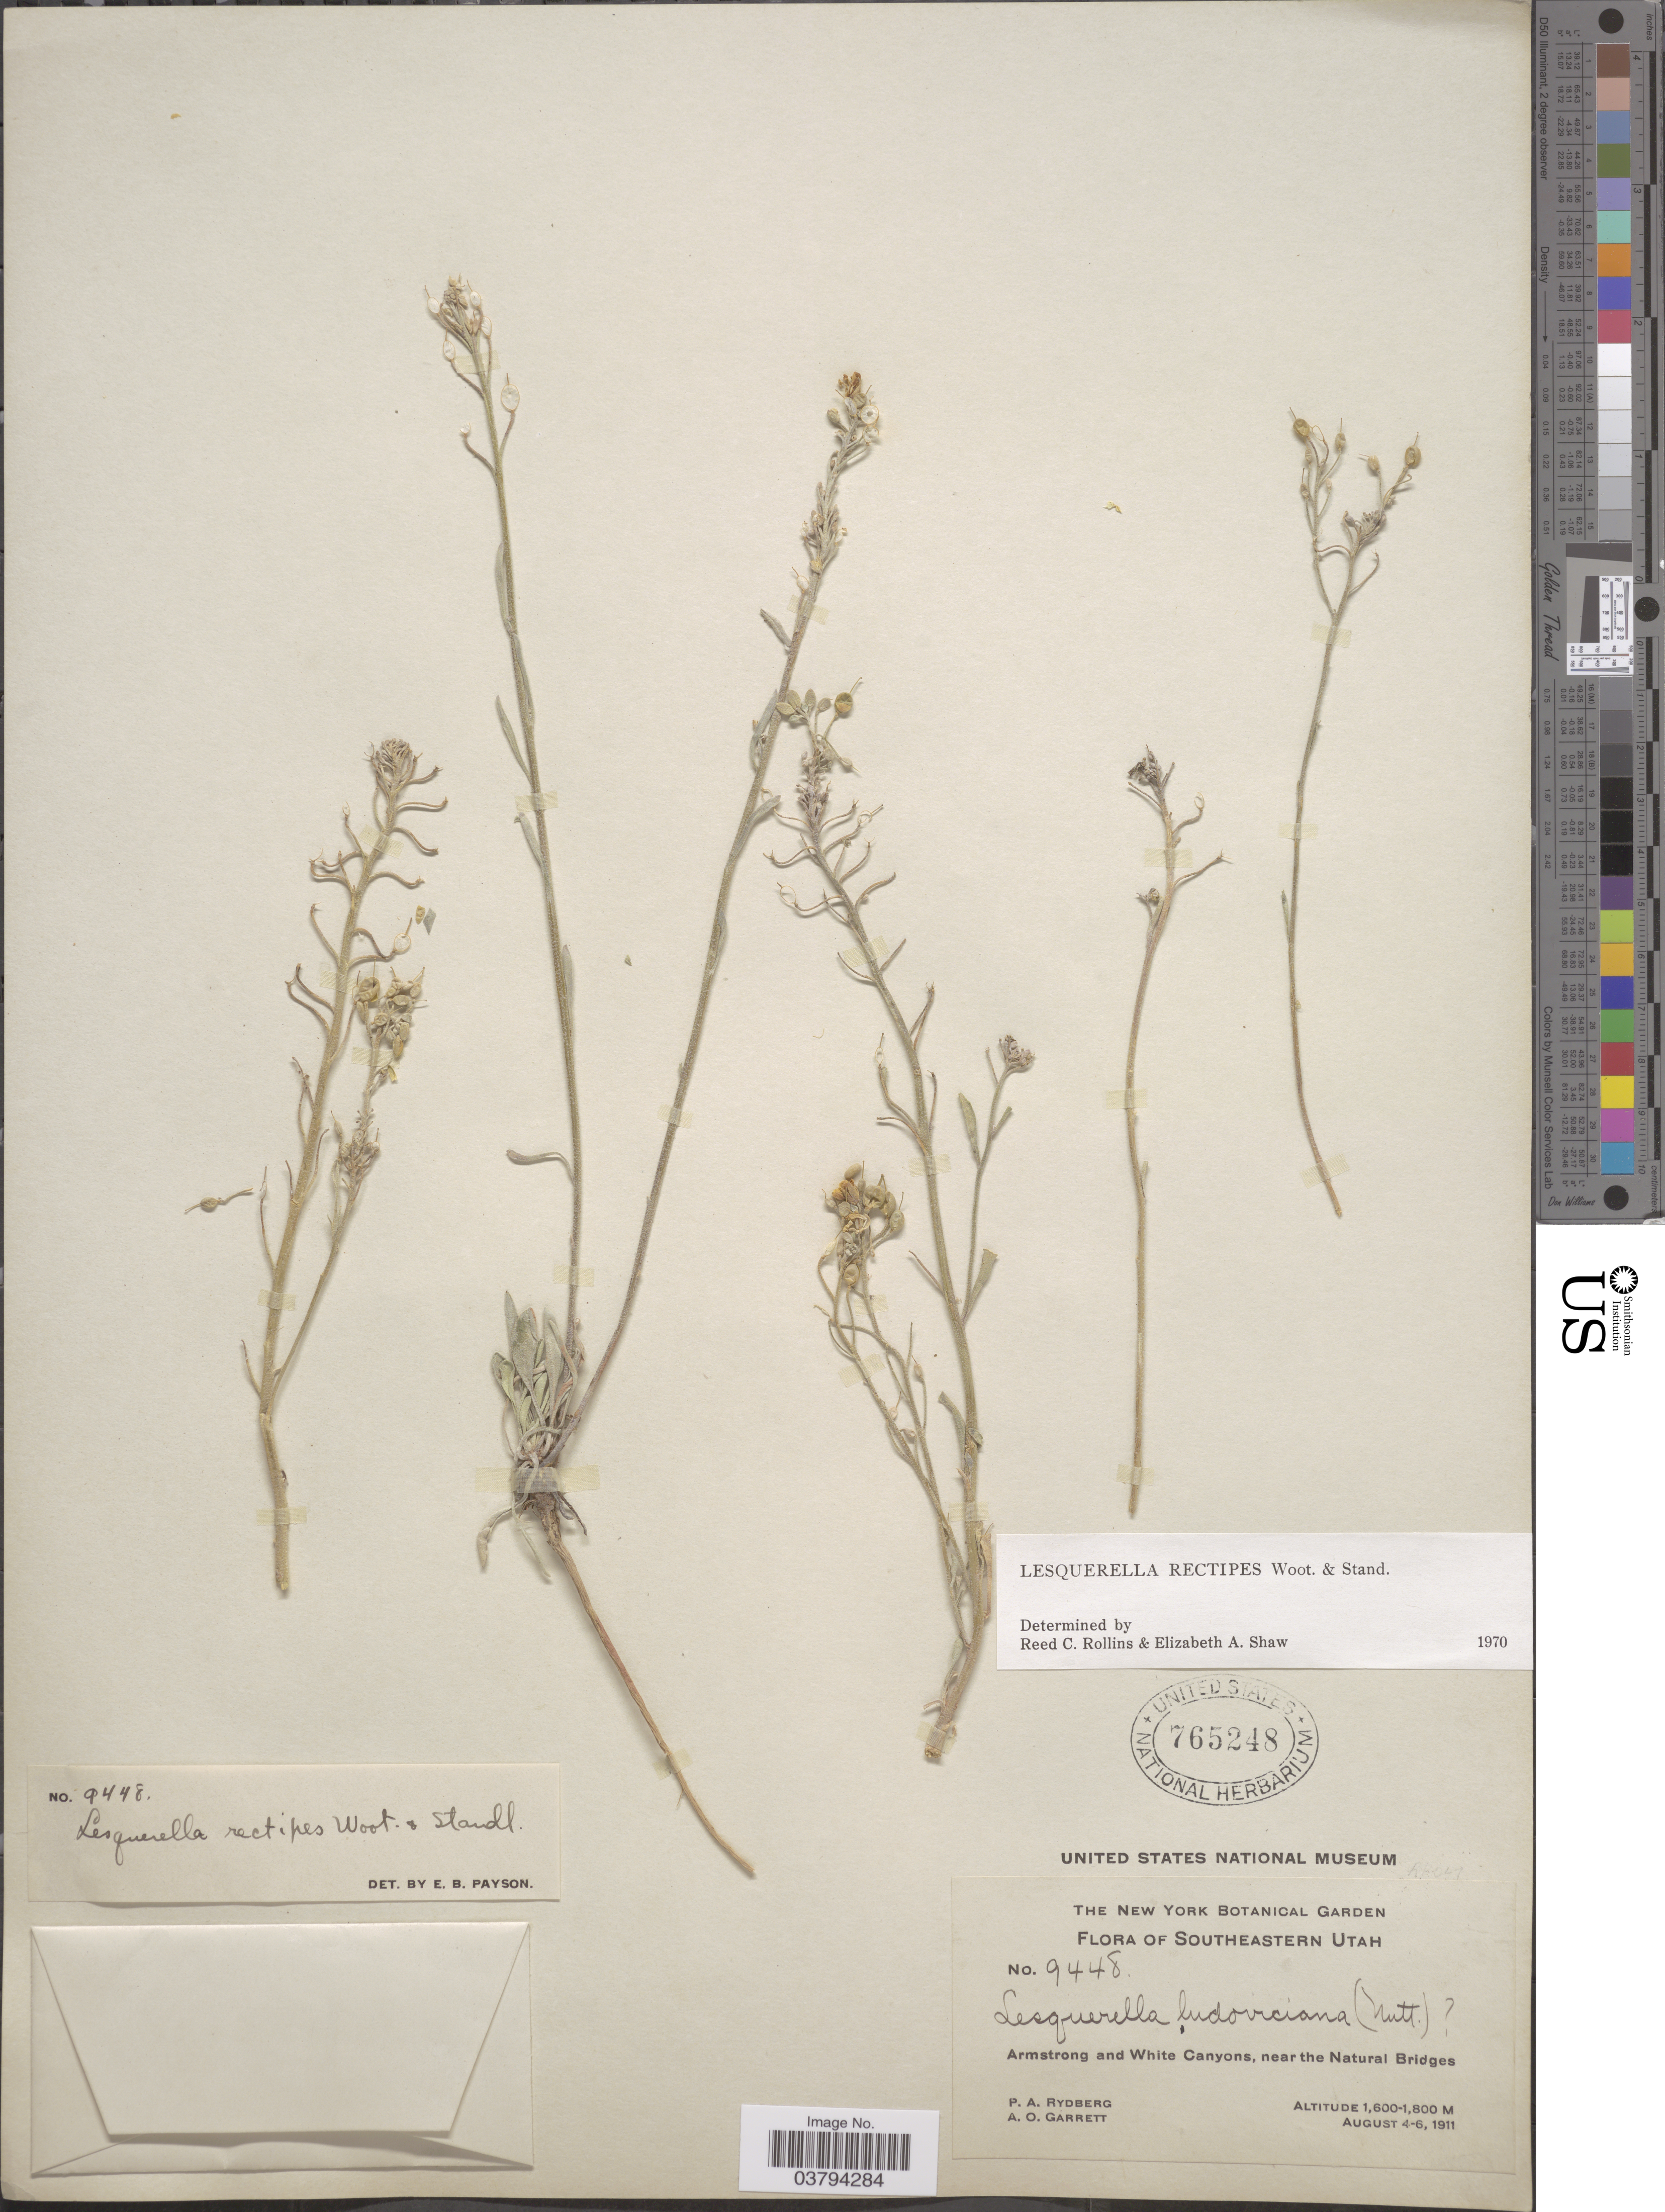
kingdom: Plantae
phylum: Tracheophyta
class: Magnoliopsida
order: Brassicales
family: Brassicaceae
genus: Lesquerella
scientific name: Lesquerella rectipes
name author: Wooton & Standl.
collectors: P. A. Rydberg & A. O. Garrett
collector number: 9448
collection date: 1911-08-04/1911-08-06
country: United States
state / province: Utah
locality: Southeastern Utah. Armstrong and White Canyons, near the Natural Bridges.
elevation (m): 1600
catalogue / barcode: US 765248